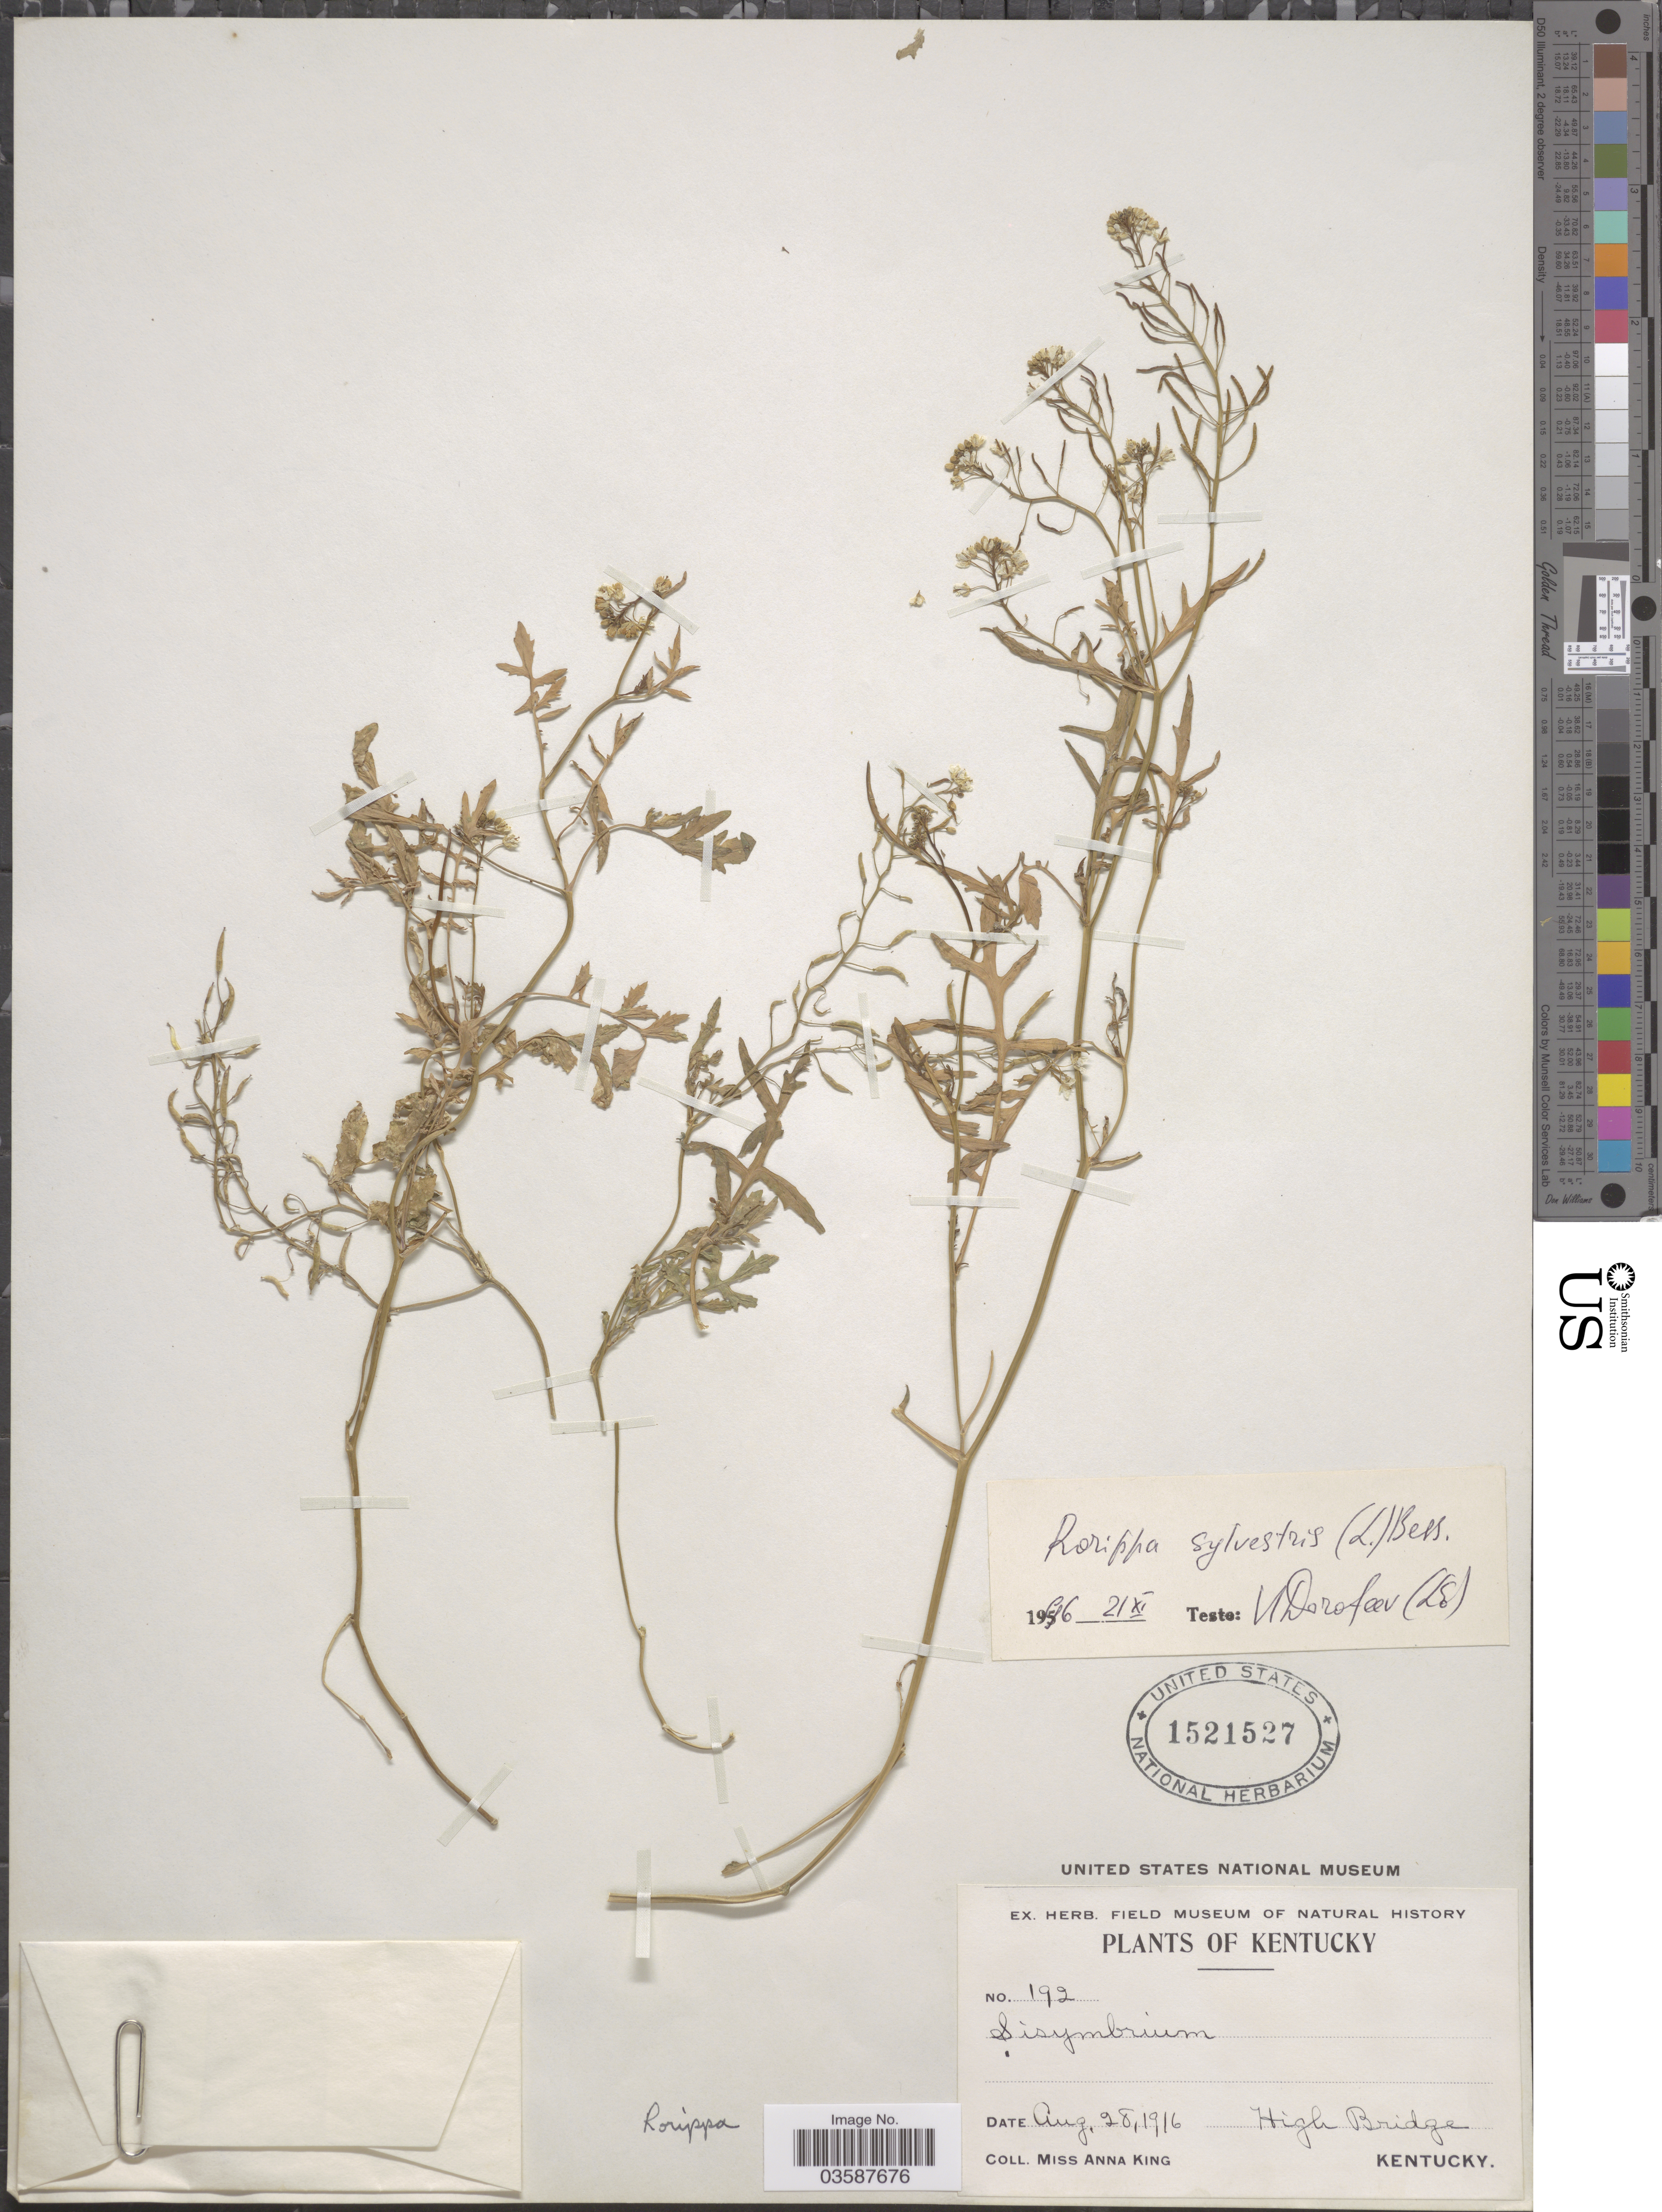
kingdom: Plantae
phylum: Tracheophyta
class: Magnoliopsida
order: Brassicales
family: Brassicaceae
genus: Rorippa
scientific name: Rorippa sylvestris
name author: (L.) Besser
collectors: A. King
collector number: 192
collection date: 1916-08-28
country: United States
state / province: Kentucky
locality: High Bridge.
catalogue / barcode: US 1521527